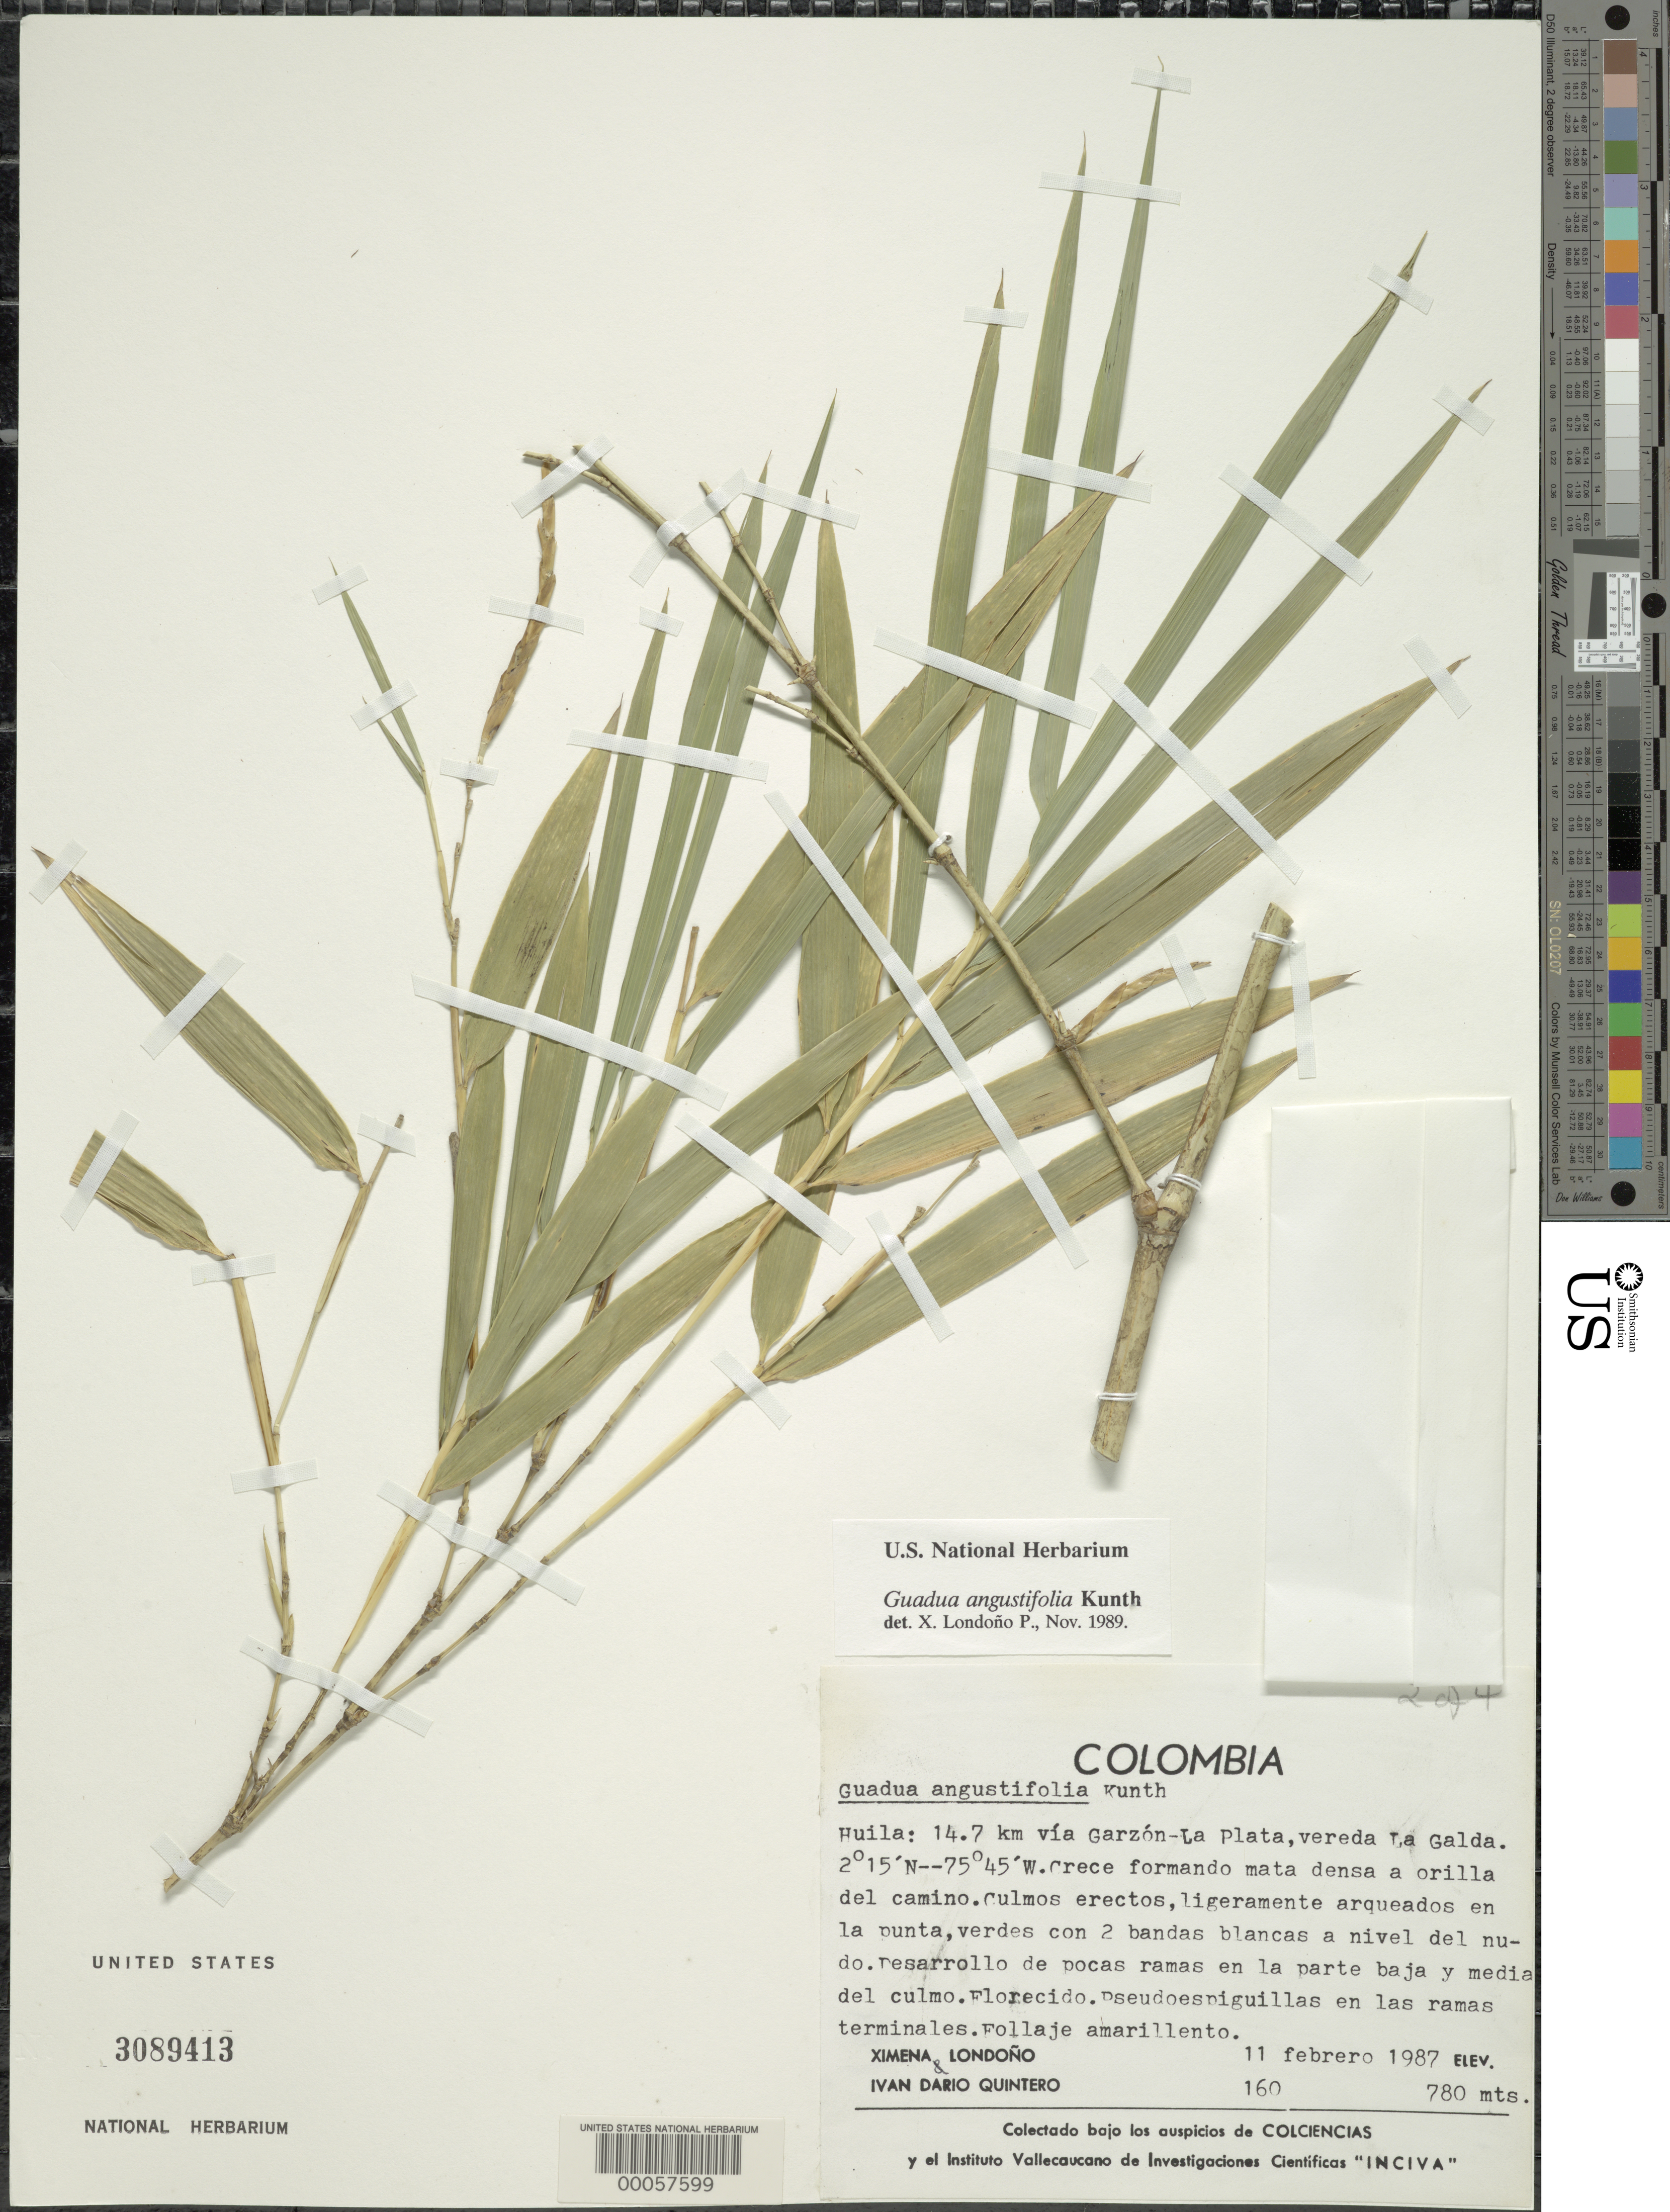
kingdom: Plantae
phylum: Tracheophyta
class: Liliopsida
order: Poales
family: Poaceae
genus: Guadua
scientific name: Guadua angustifolia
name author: Kunth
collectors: X. Londoño & I. Quintero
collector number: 160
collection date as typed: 11 Feb 1987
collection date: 1987-02-11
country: Colombia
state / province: Huila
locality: Km 14.7 of the Garzon-la Plata road, la Galda Trail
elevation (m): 780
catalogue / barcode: US 3189413A